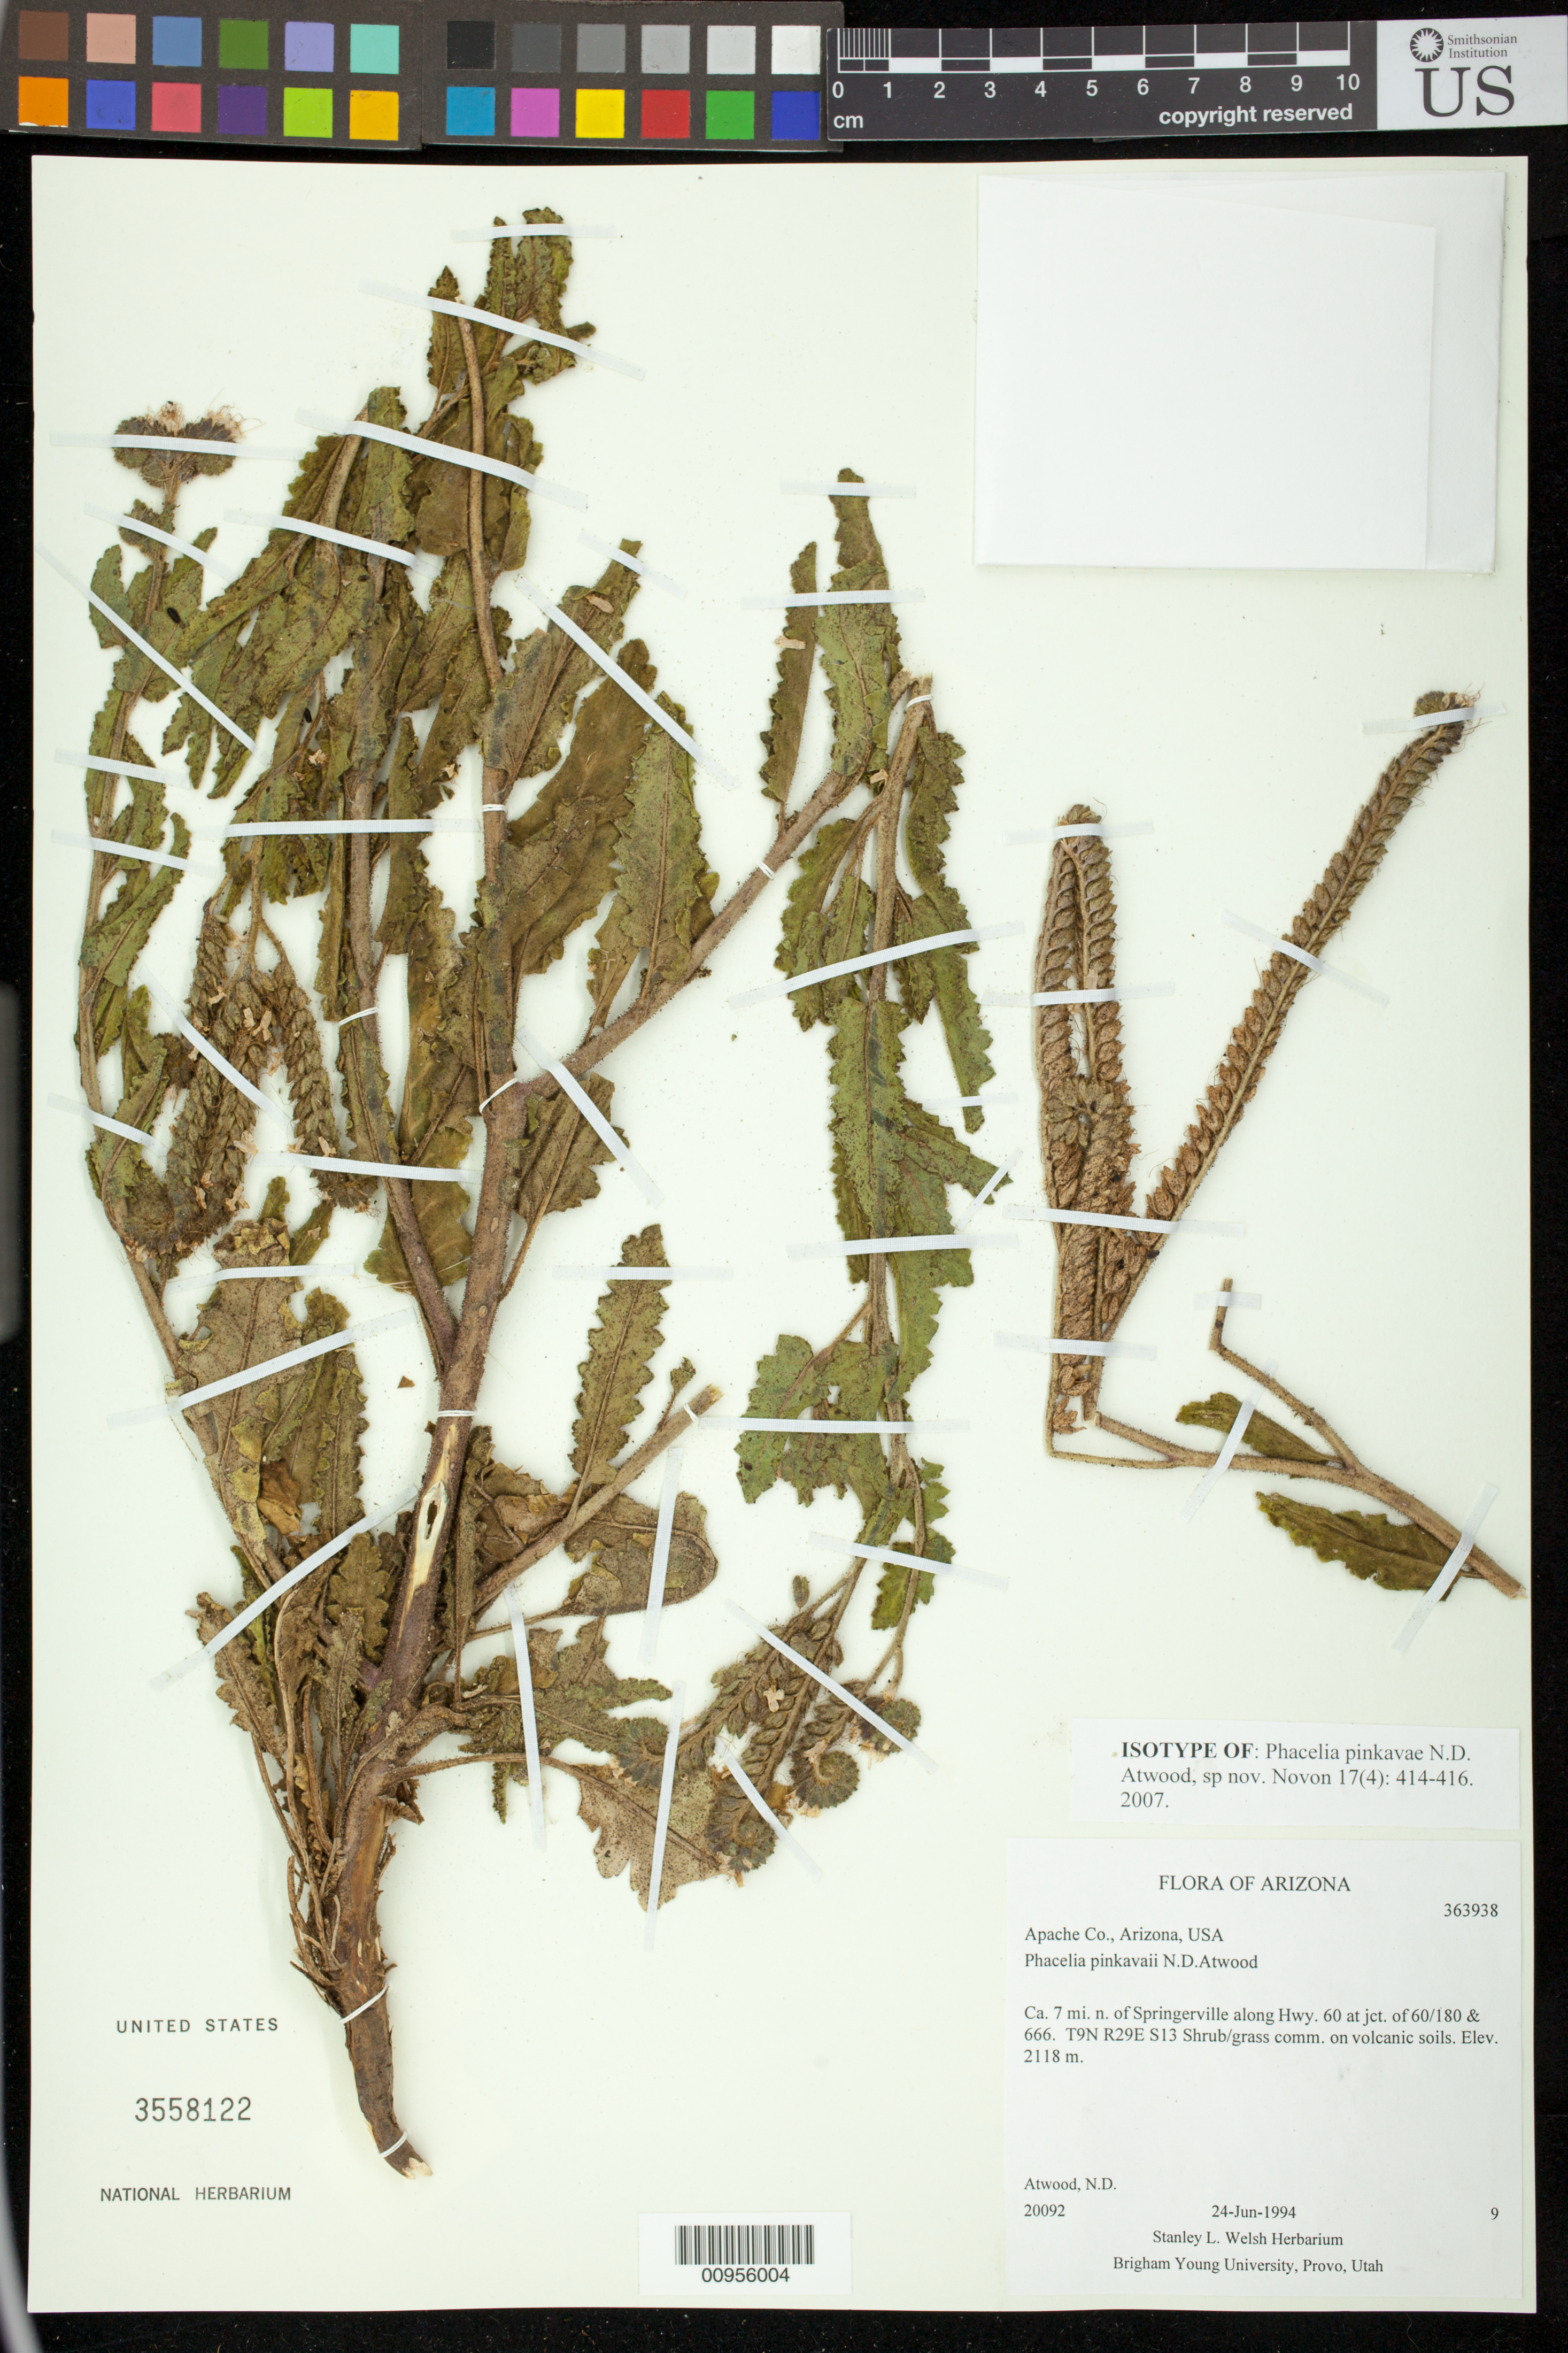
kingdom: Plantae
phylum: Tracheophyta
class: Magnoliopsida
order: Boraginales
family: Hydrophyllaceae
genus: Phacelia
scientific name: Phacelia pinkavae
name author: Atwood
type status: Isotype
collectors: N. Atwood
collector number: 20092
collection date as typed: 24 Jun 1994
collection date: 1994-06-24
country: United States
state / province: Arizona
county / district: Apache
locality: Ca. 7 mi. N of Springerville along Hwy. 60 at jct. of 60/180 & 666. T9N R29E S13.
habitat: Shrub/grass comm. on volcanic soils.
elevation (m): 2118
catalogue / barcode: US 3558122